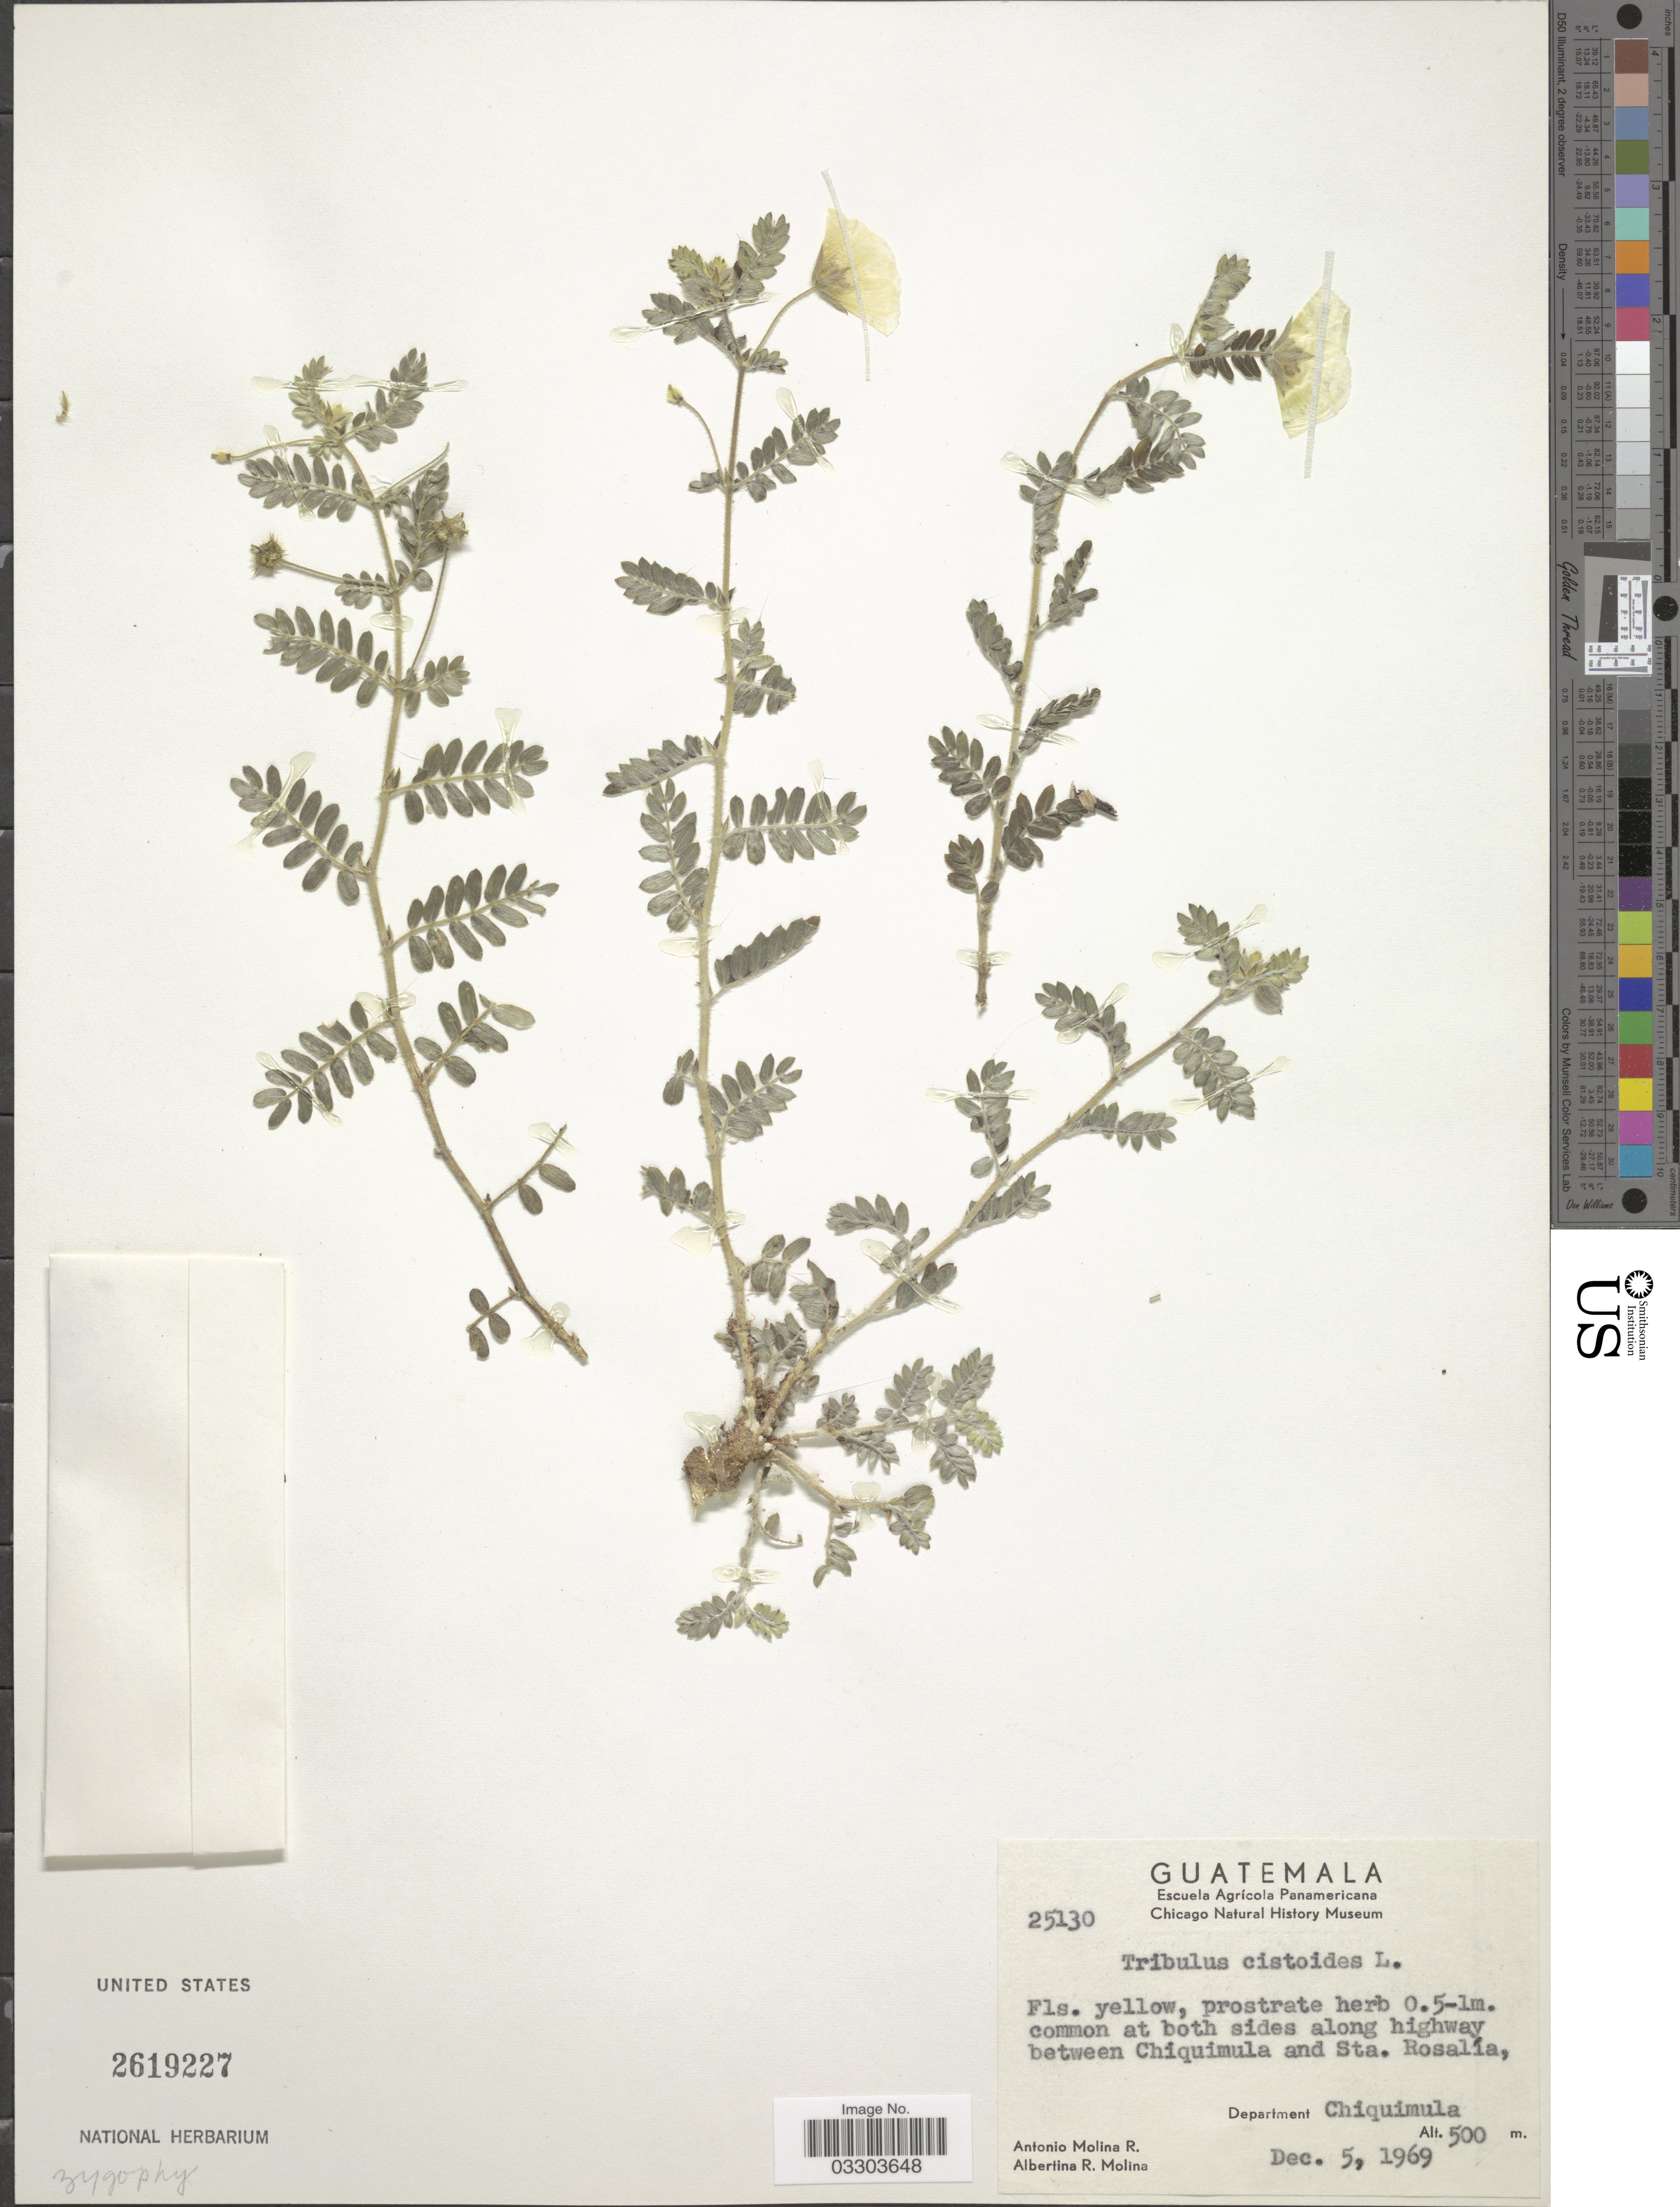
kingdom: Plantae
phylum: Tracheophyta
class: Magnoliopsida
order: Zygophyllales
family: Zygophyllaceae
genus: Tribulus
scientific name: Tribulus cistoides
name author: L.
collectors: A. Molina R. & A. R. Molina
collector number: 25130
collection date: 1969-12-05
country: Guatemala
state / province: Chiquimula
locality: Both sides along highway between Chiquimula and Sta. Rosalía, Department Chiquimula.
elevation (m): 500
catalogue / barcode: US 2619227